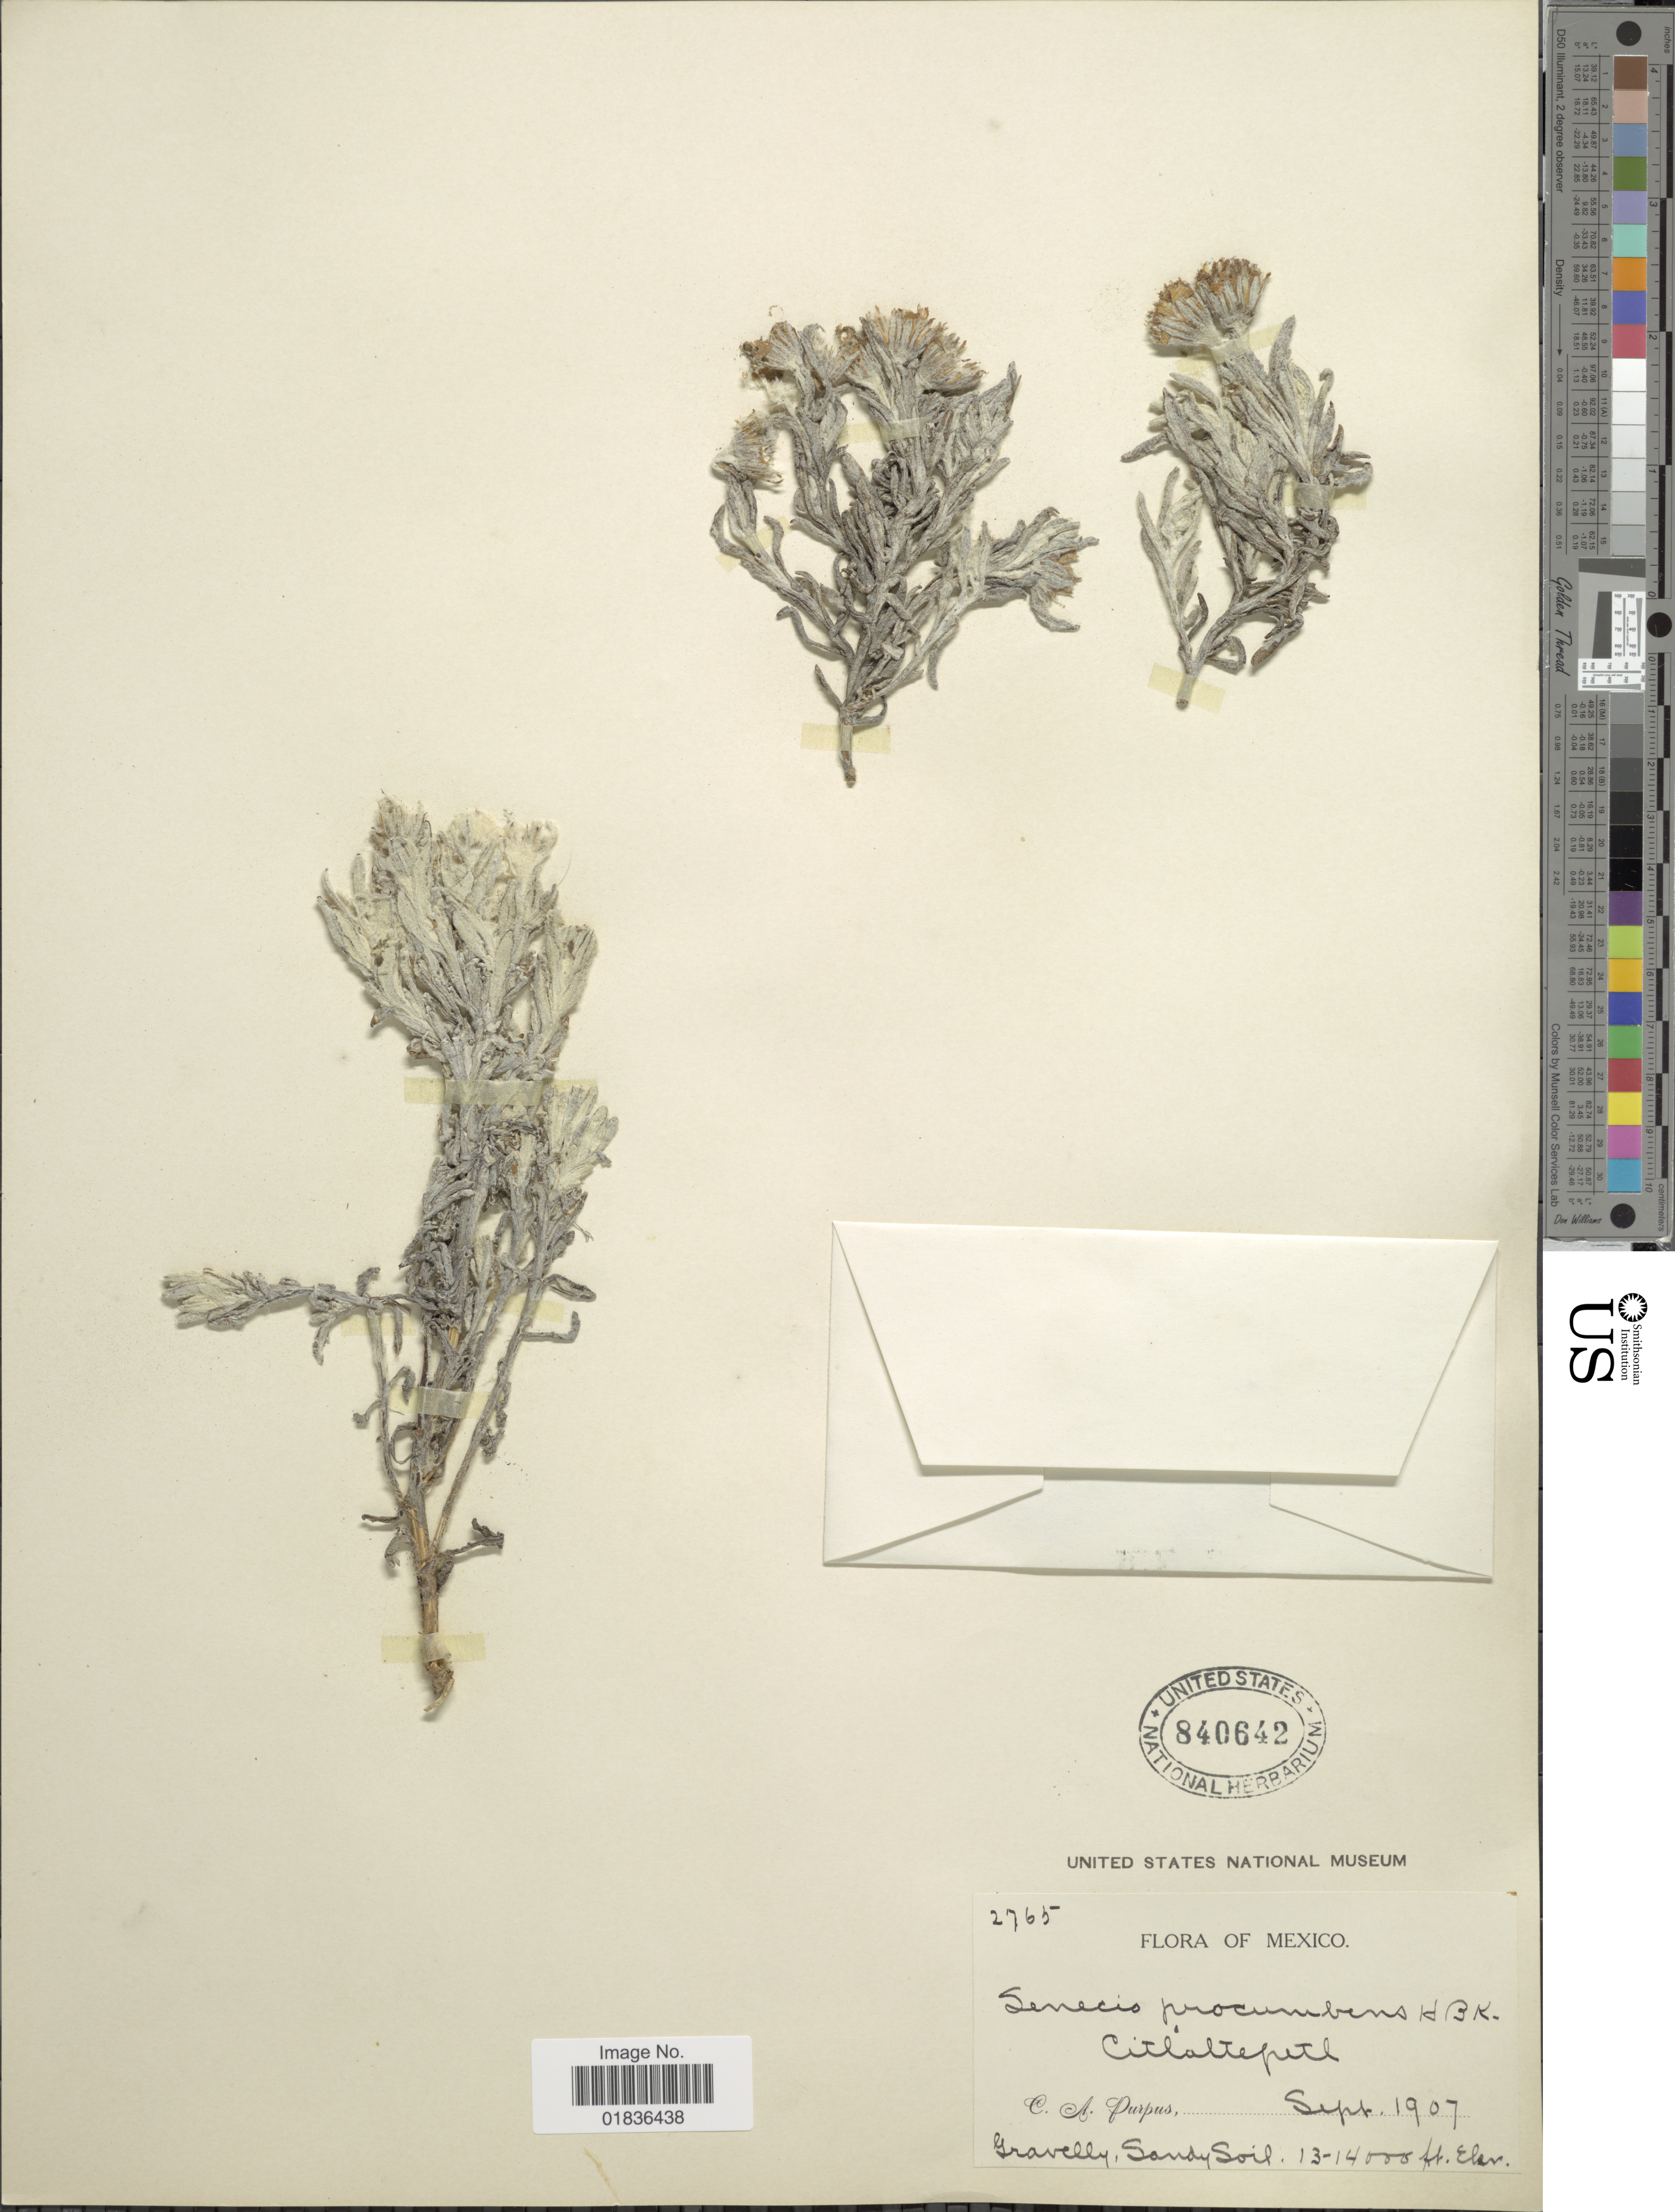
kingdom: Plantae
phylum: Tracheophyta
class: Magnoliopsida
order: Asterales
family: Asteraceae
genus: Senecio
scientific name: Senecio procumbens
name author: Kunth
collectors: C. A. Purpus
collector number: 2765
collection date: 1907-09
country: Mexico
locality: Citlaltepetl, gravelly, sandy soil.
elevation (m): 3962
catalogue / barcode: US 840642